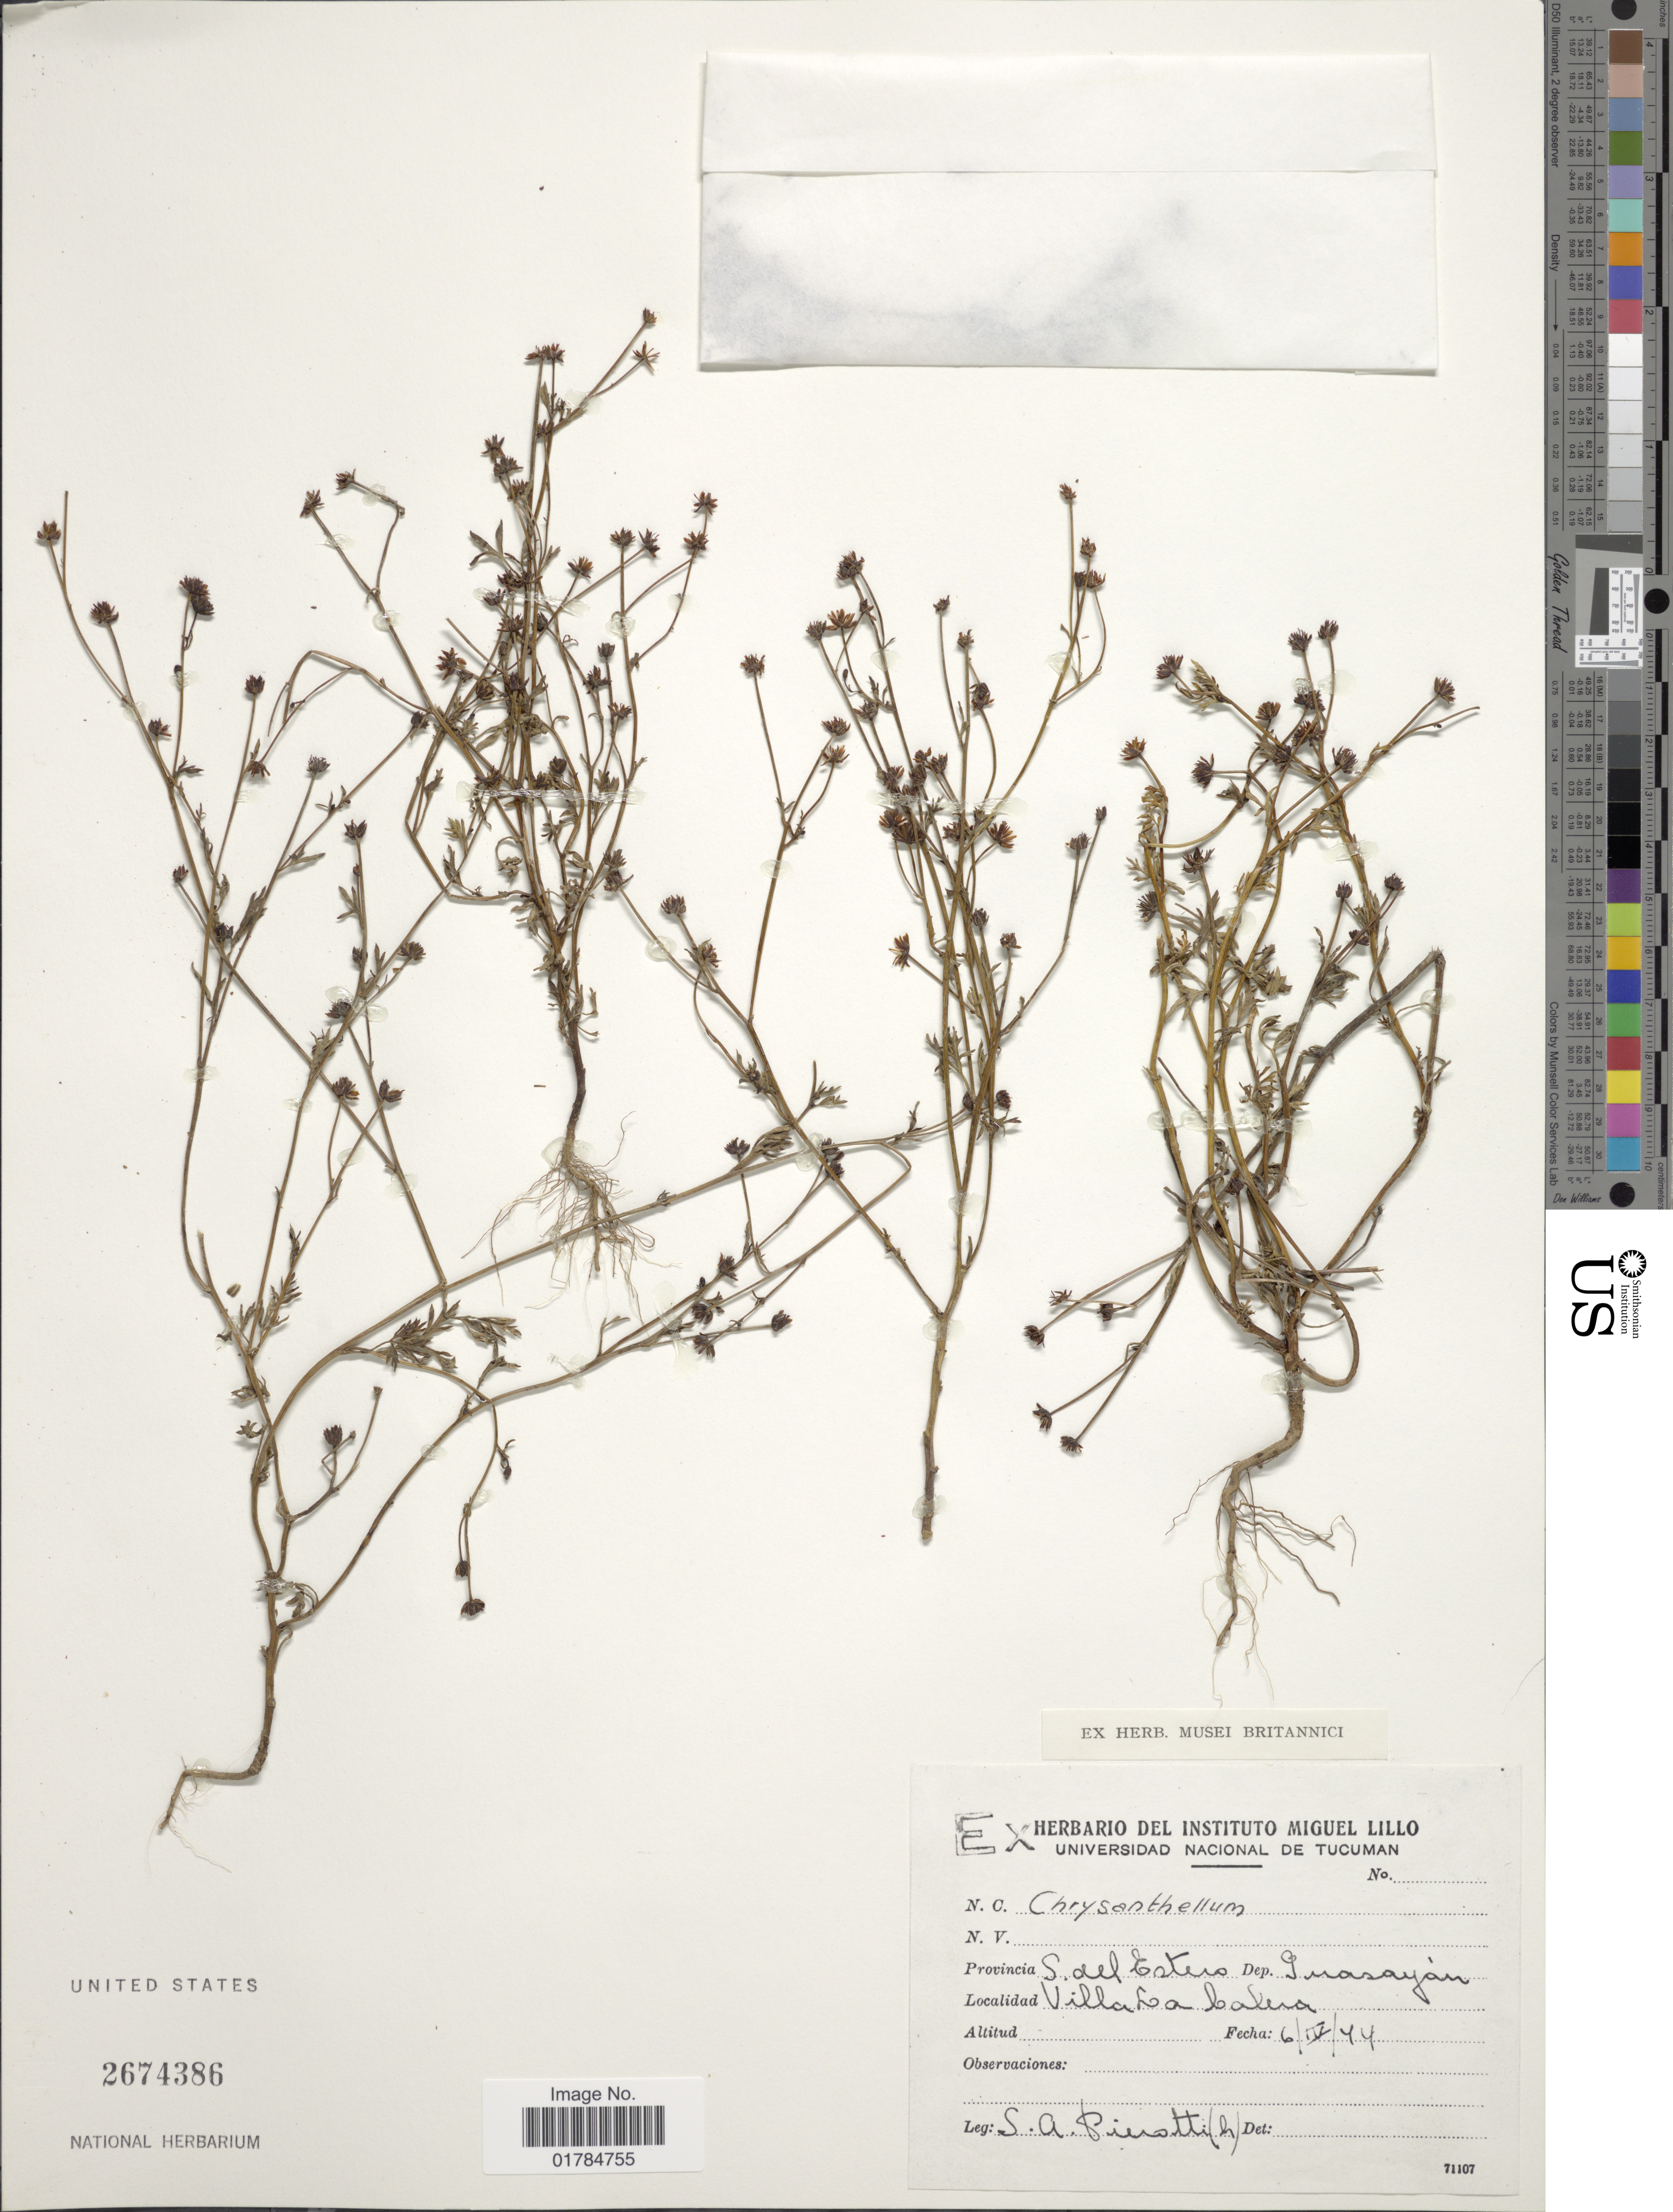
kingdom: Plantae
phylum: Tracheophyta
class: Magnoliopsida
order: Asterales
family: Asteraceae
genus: Chrysanthellum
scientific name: Chrysanthellum sp.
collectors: S. A. Pierotti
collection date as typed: Transcribed d/m/y: 6/4/44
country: Argentina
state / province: Santiago del Estero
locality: Dep. Guasajuan, Villa La Catera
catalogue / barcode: US 2674386